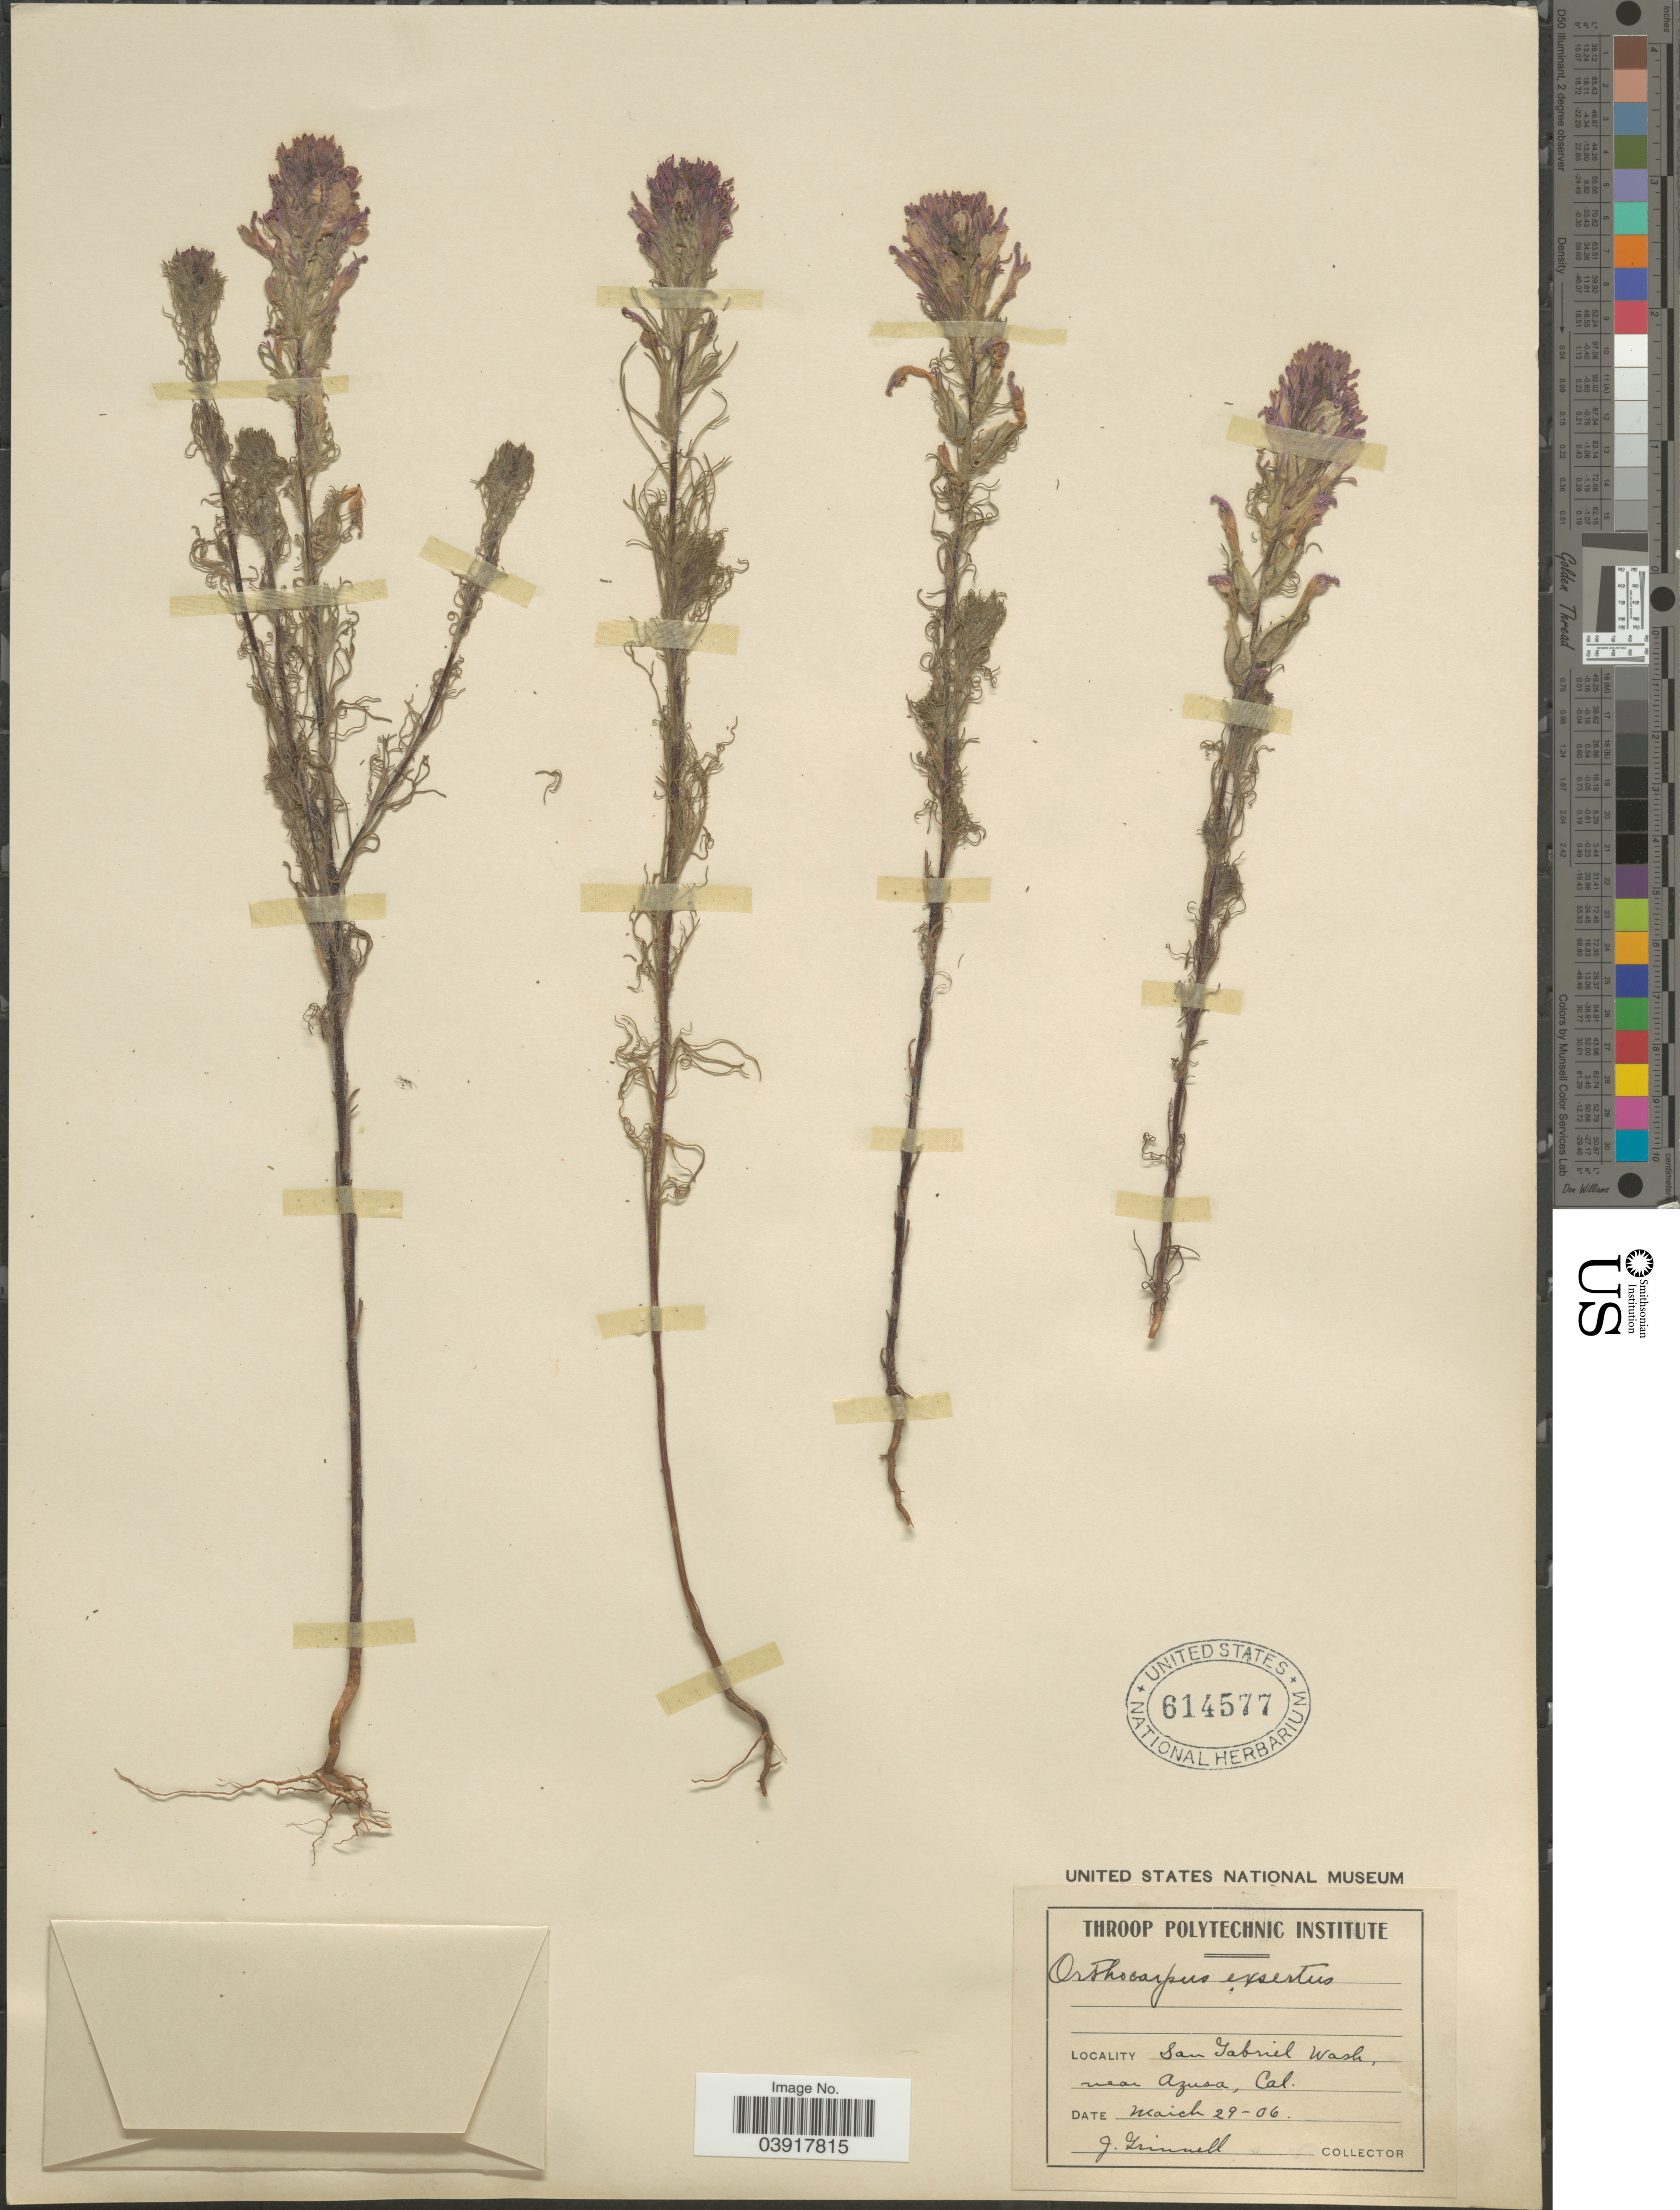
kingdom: Plantae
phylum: Tracheophyta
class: Magnoliopsida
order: Lamiales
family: Orobanchaceae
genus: Orthocarpus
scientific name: Orthocarpus exsertus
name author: A. Heller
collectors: G. Grinnell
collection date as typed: Transcribed d/m/y: 29/3/6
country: United States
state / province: California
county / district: Los Angeles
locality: San Gabriel Wasg, near Azusa.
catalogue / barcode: US 614577